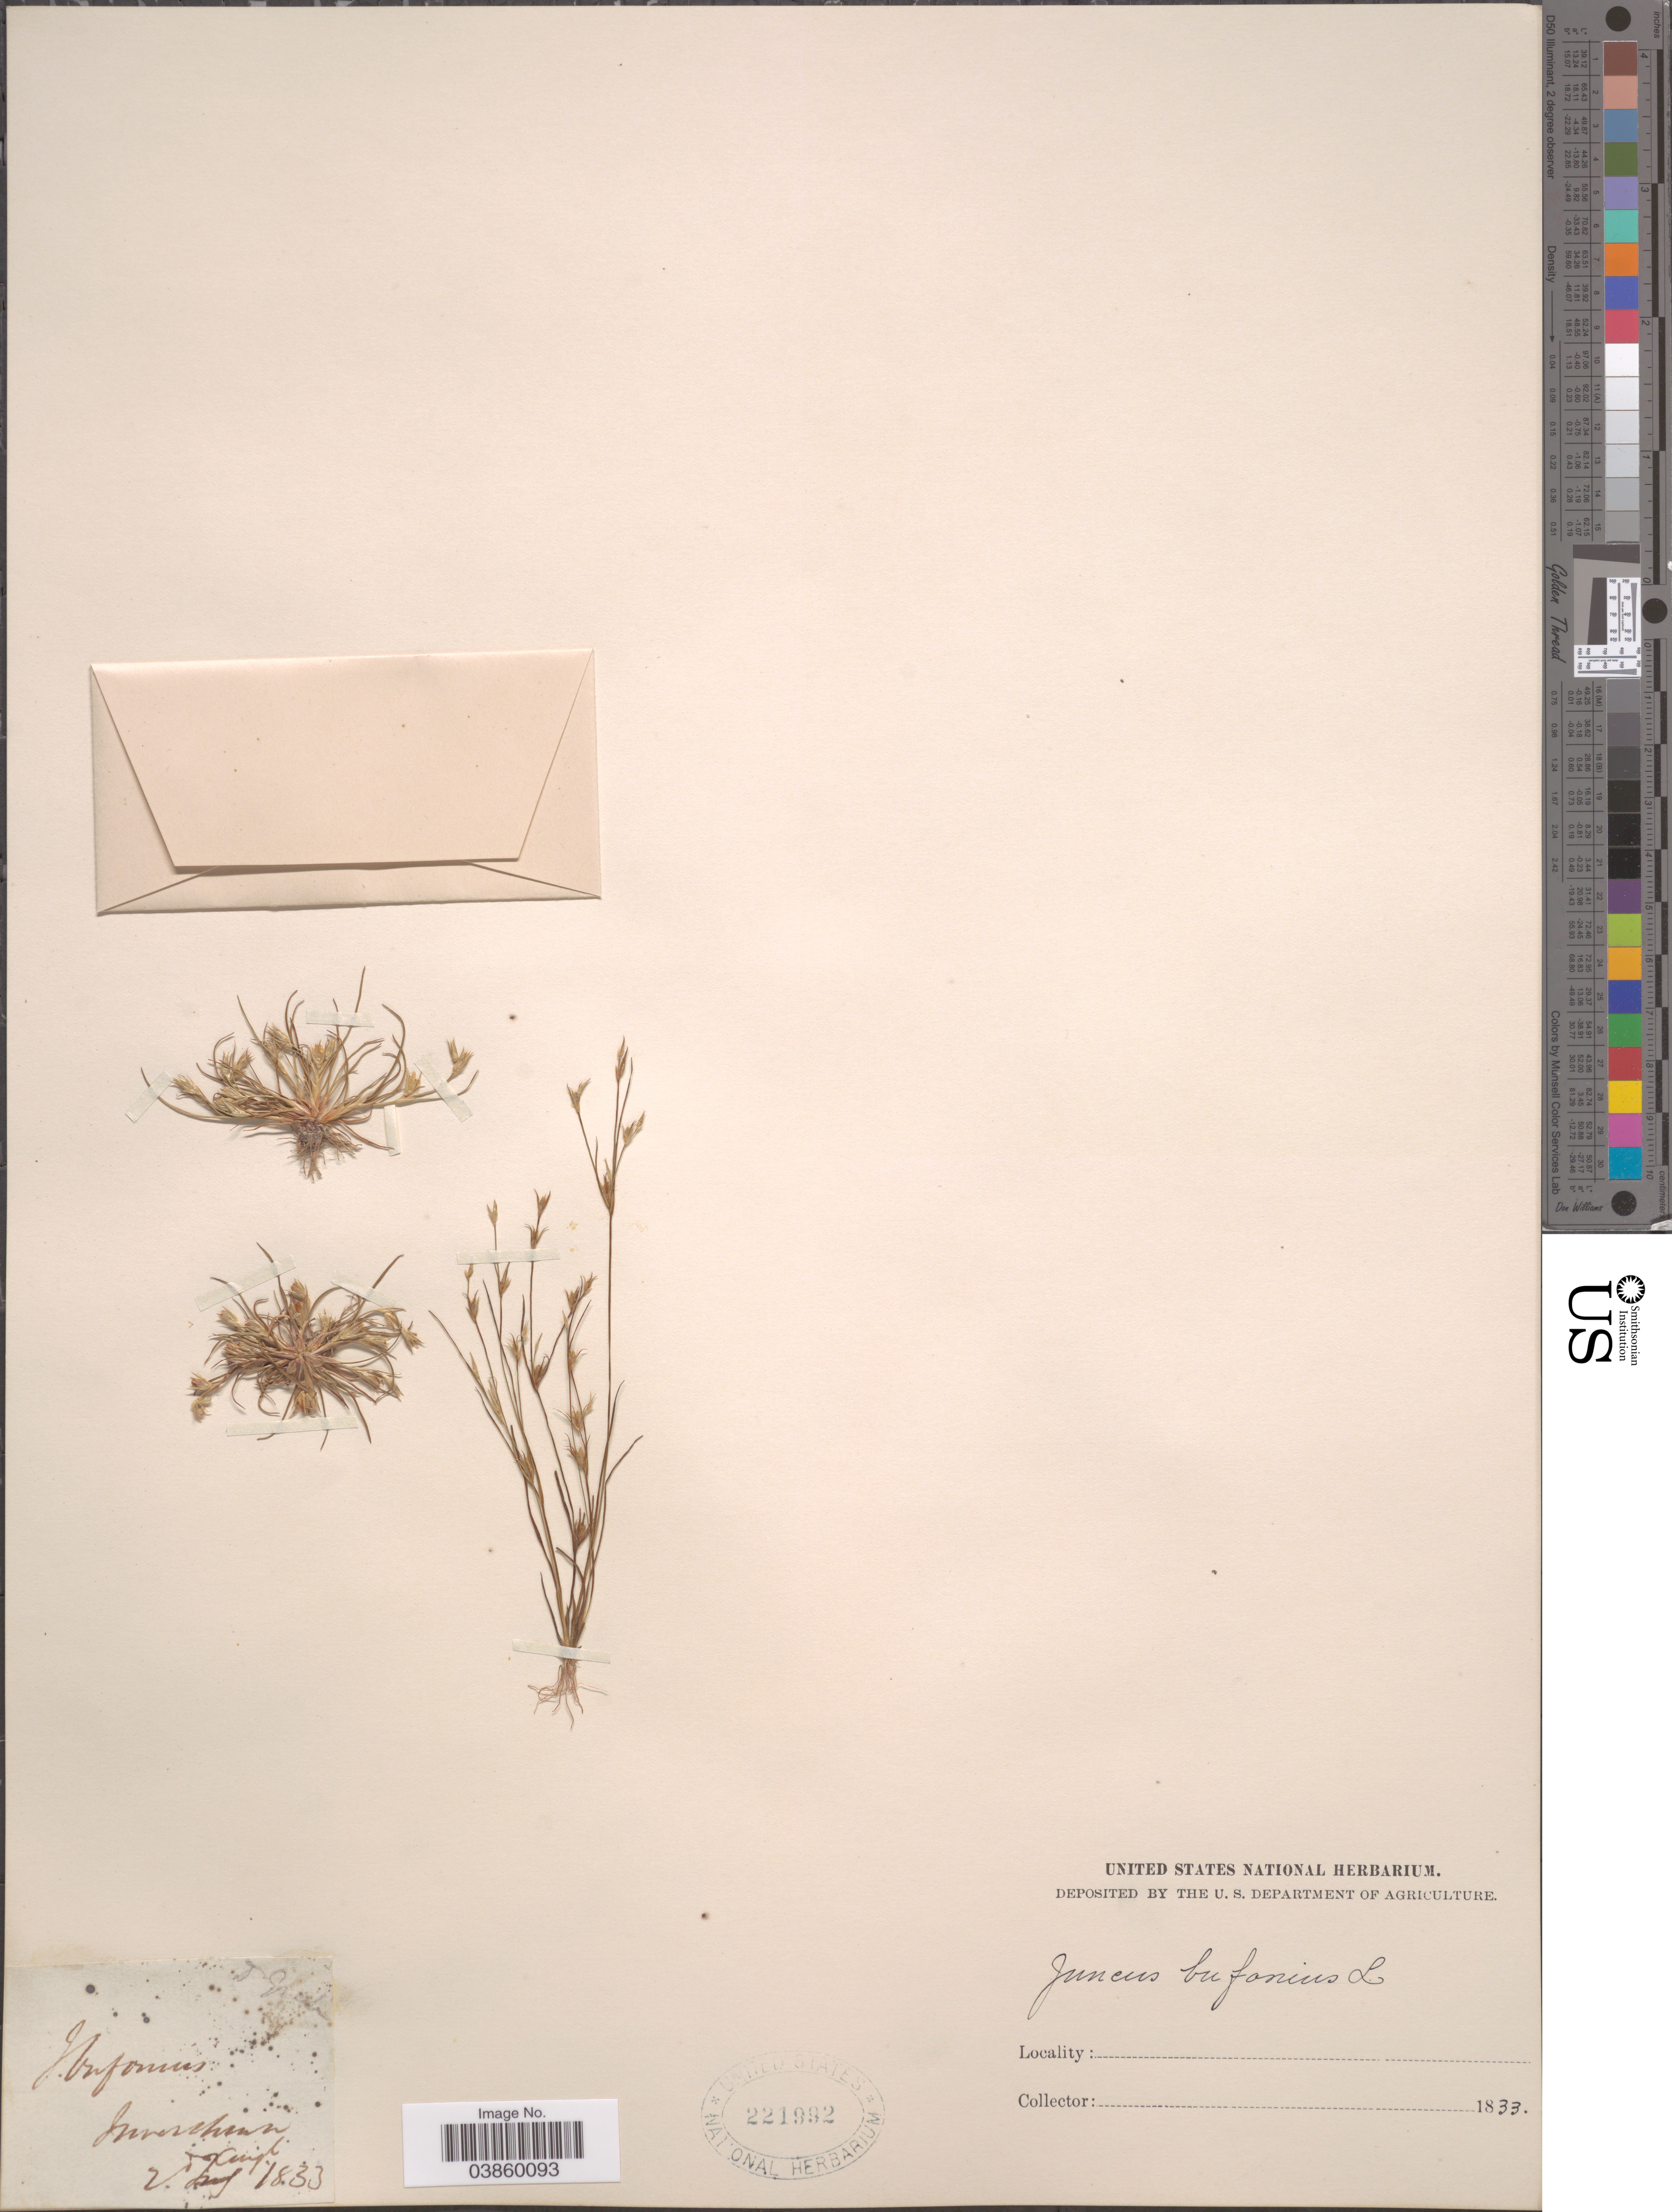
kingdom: Plantae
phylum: Tracheophyta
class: Liliopsida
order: Poales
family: Juncaceae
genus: Juncus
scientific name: Juncus bufonius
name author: L.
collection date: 1833-04-02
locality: [illegible text].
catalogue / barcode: US 221992